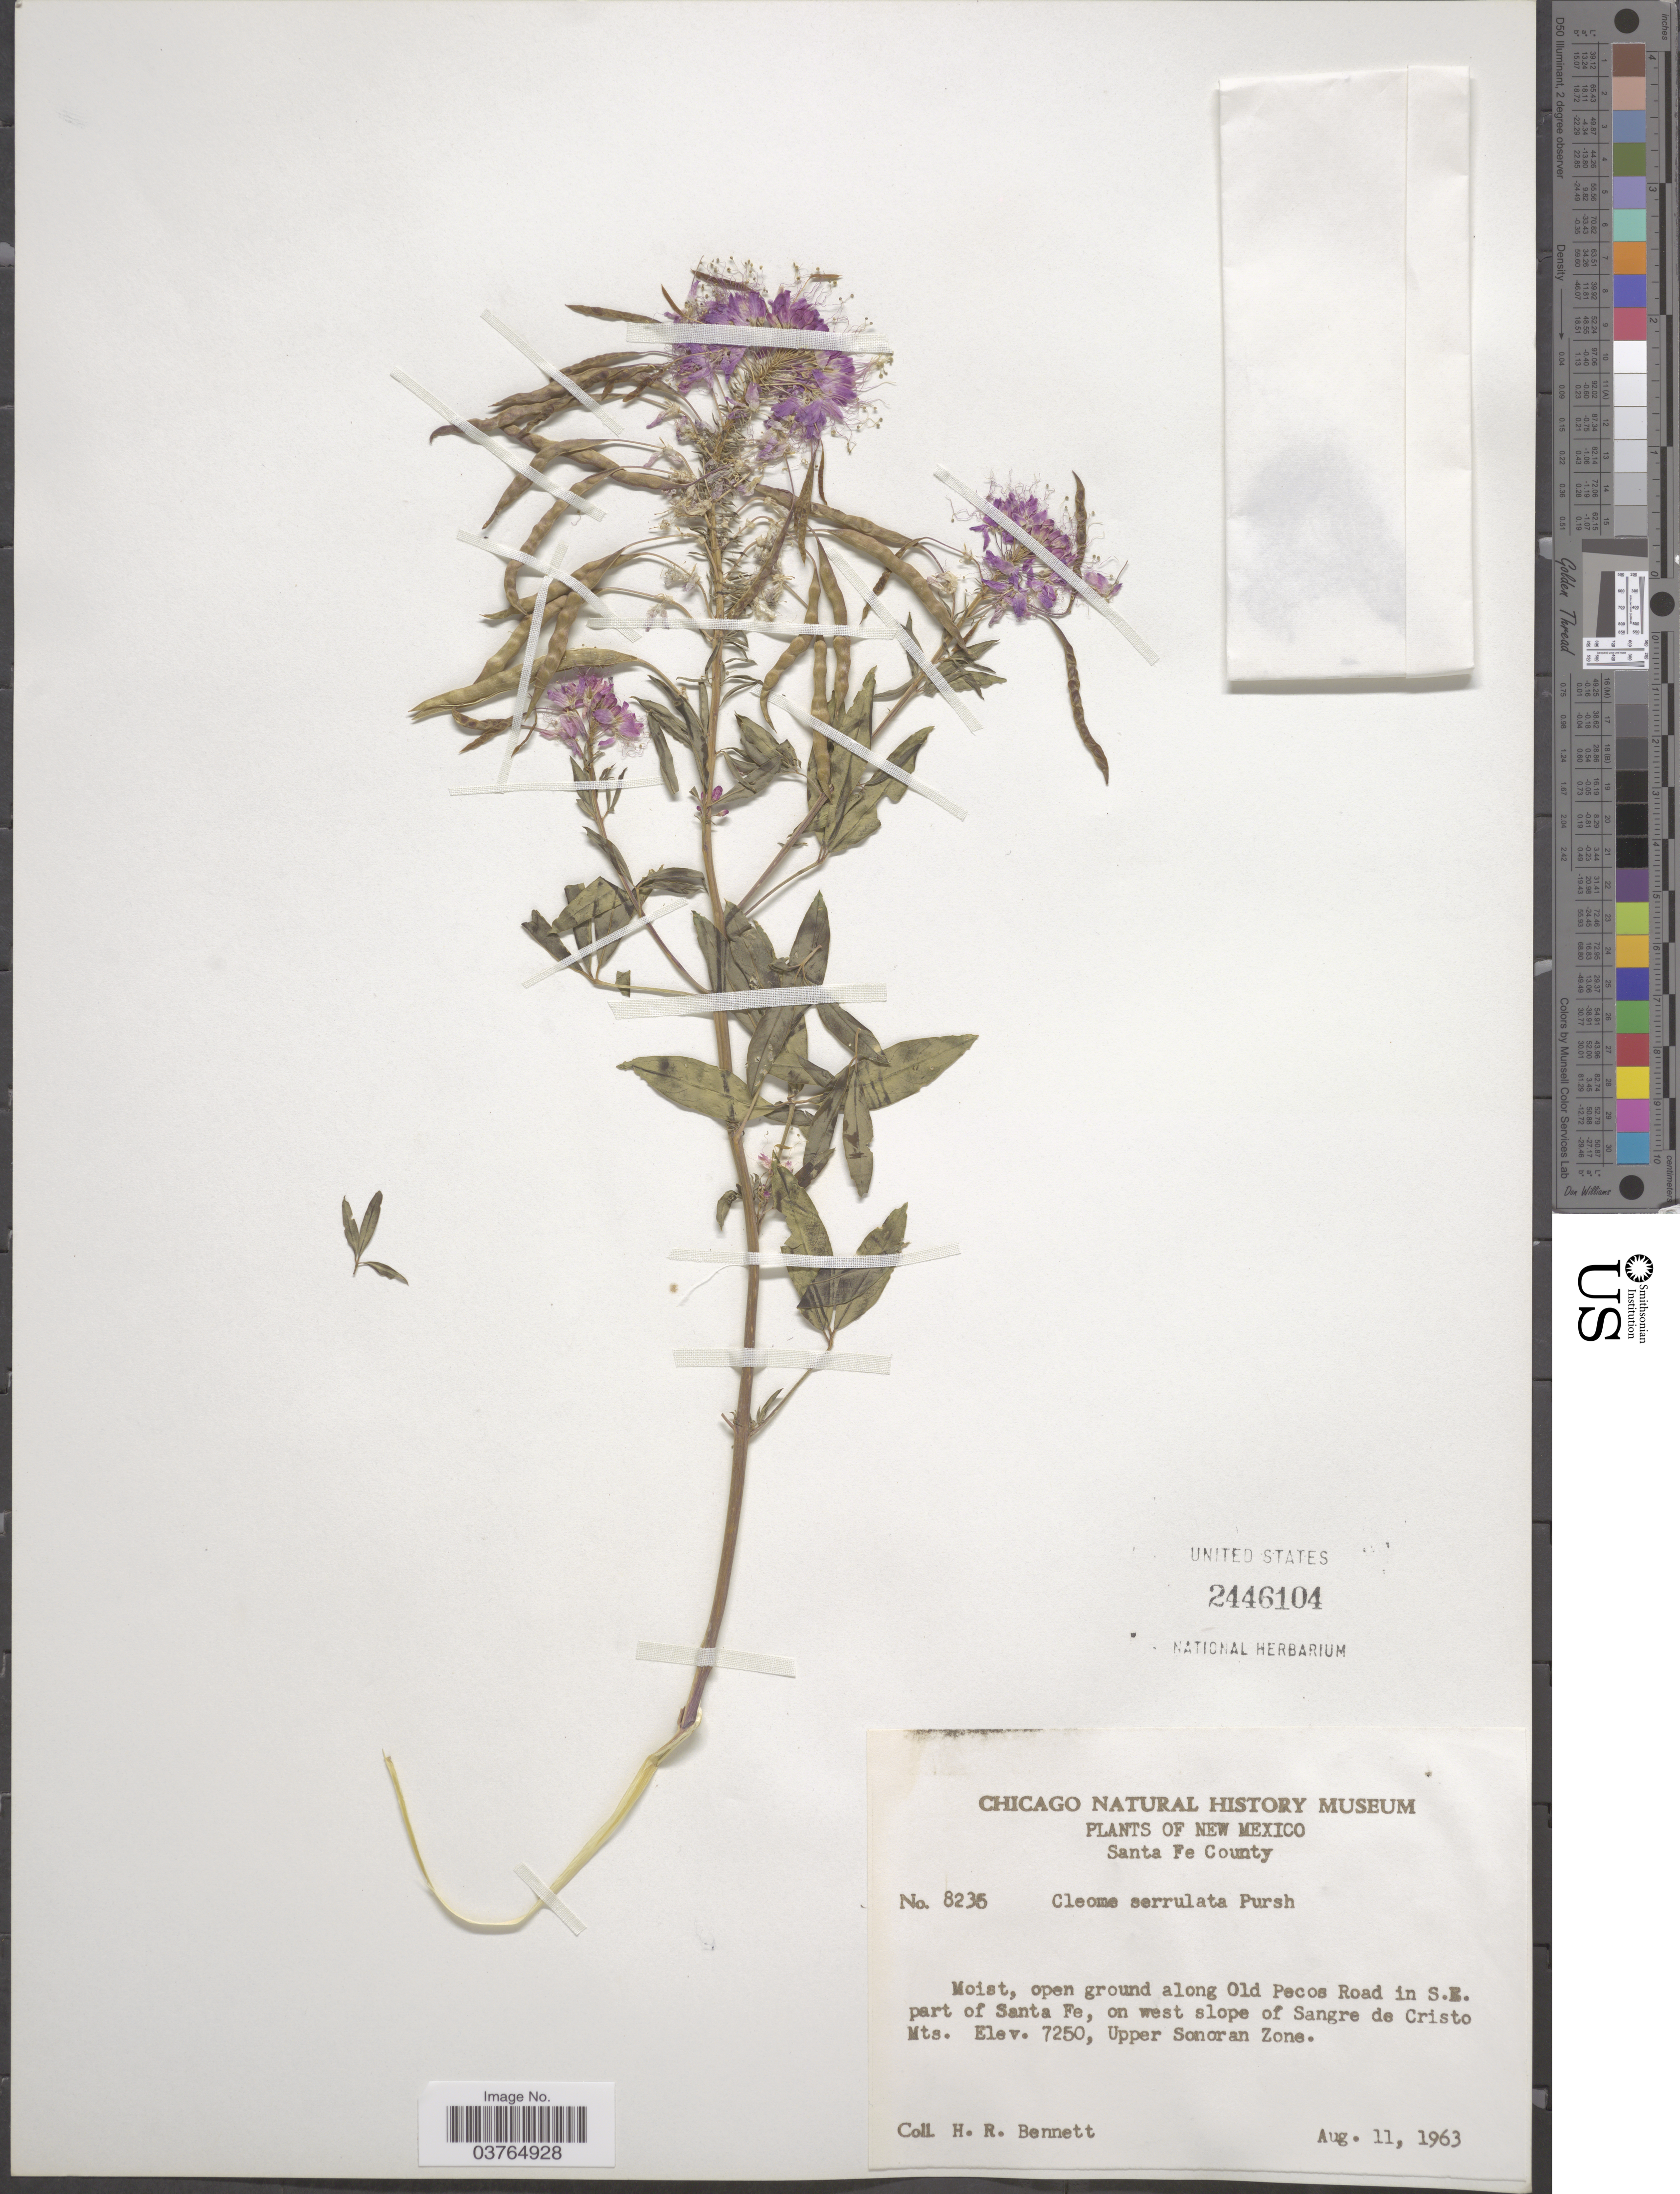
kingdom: Plantae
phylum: Tracheophyta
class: Magnoliopsida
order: Brassicales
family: Cleomaceae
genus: Cleomella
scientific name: Cleomella serrulata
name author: (Pursh) Roalson & J.C. Hall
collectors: H. R. Bennett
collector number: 8235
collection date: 1963-08-11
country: United States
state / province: New Mexico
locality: Santa Fe County. Open ground along Old Pecos Road in S.E. part of Santa Fe, on west slope of Sangre de Cristo Mts. Upper Sonoran Zone.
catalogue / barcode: US 2446104